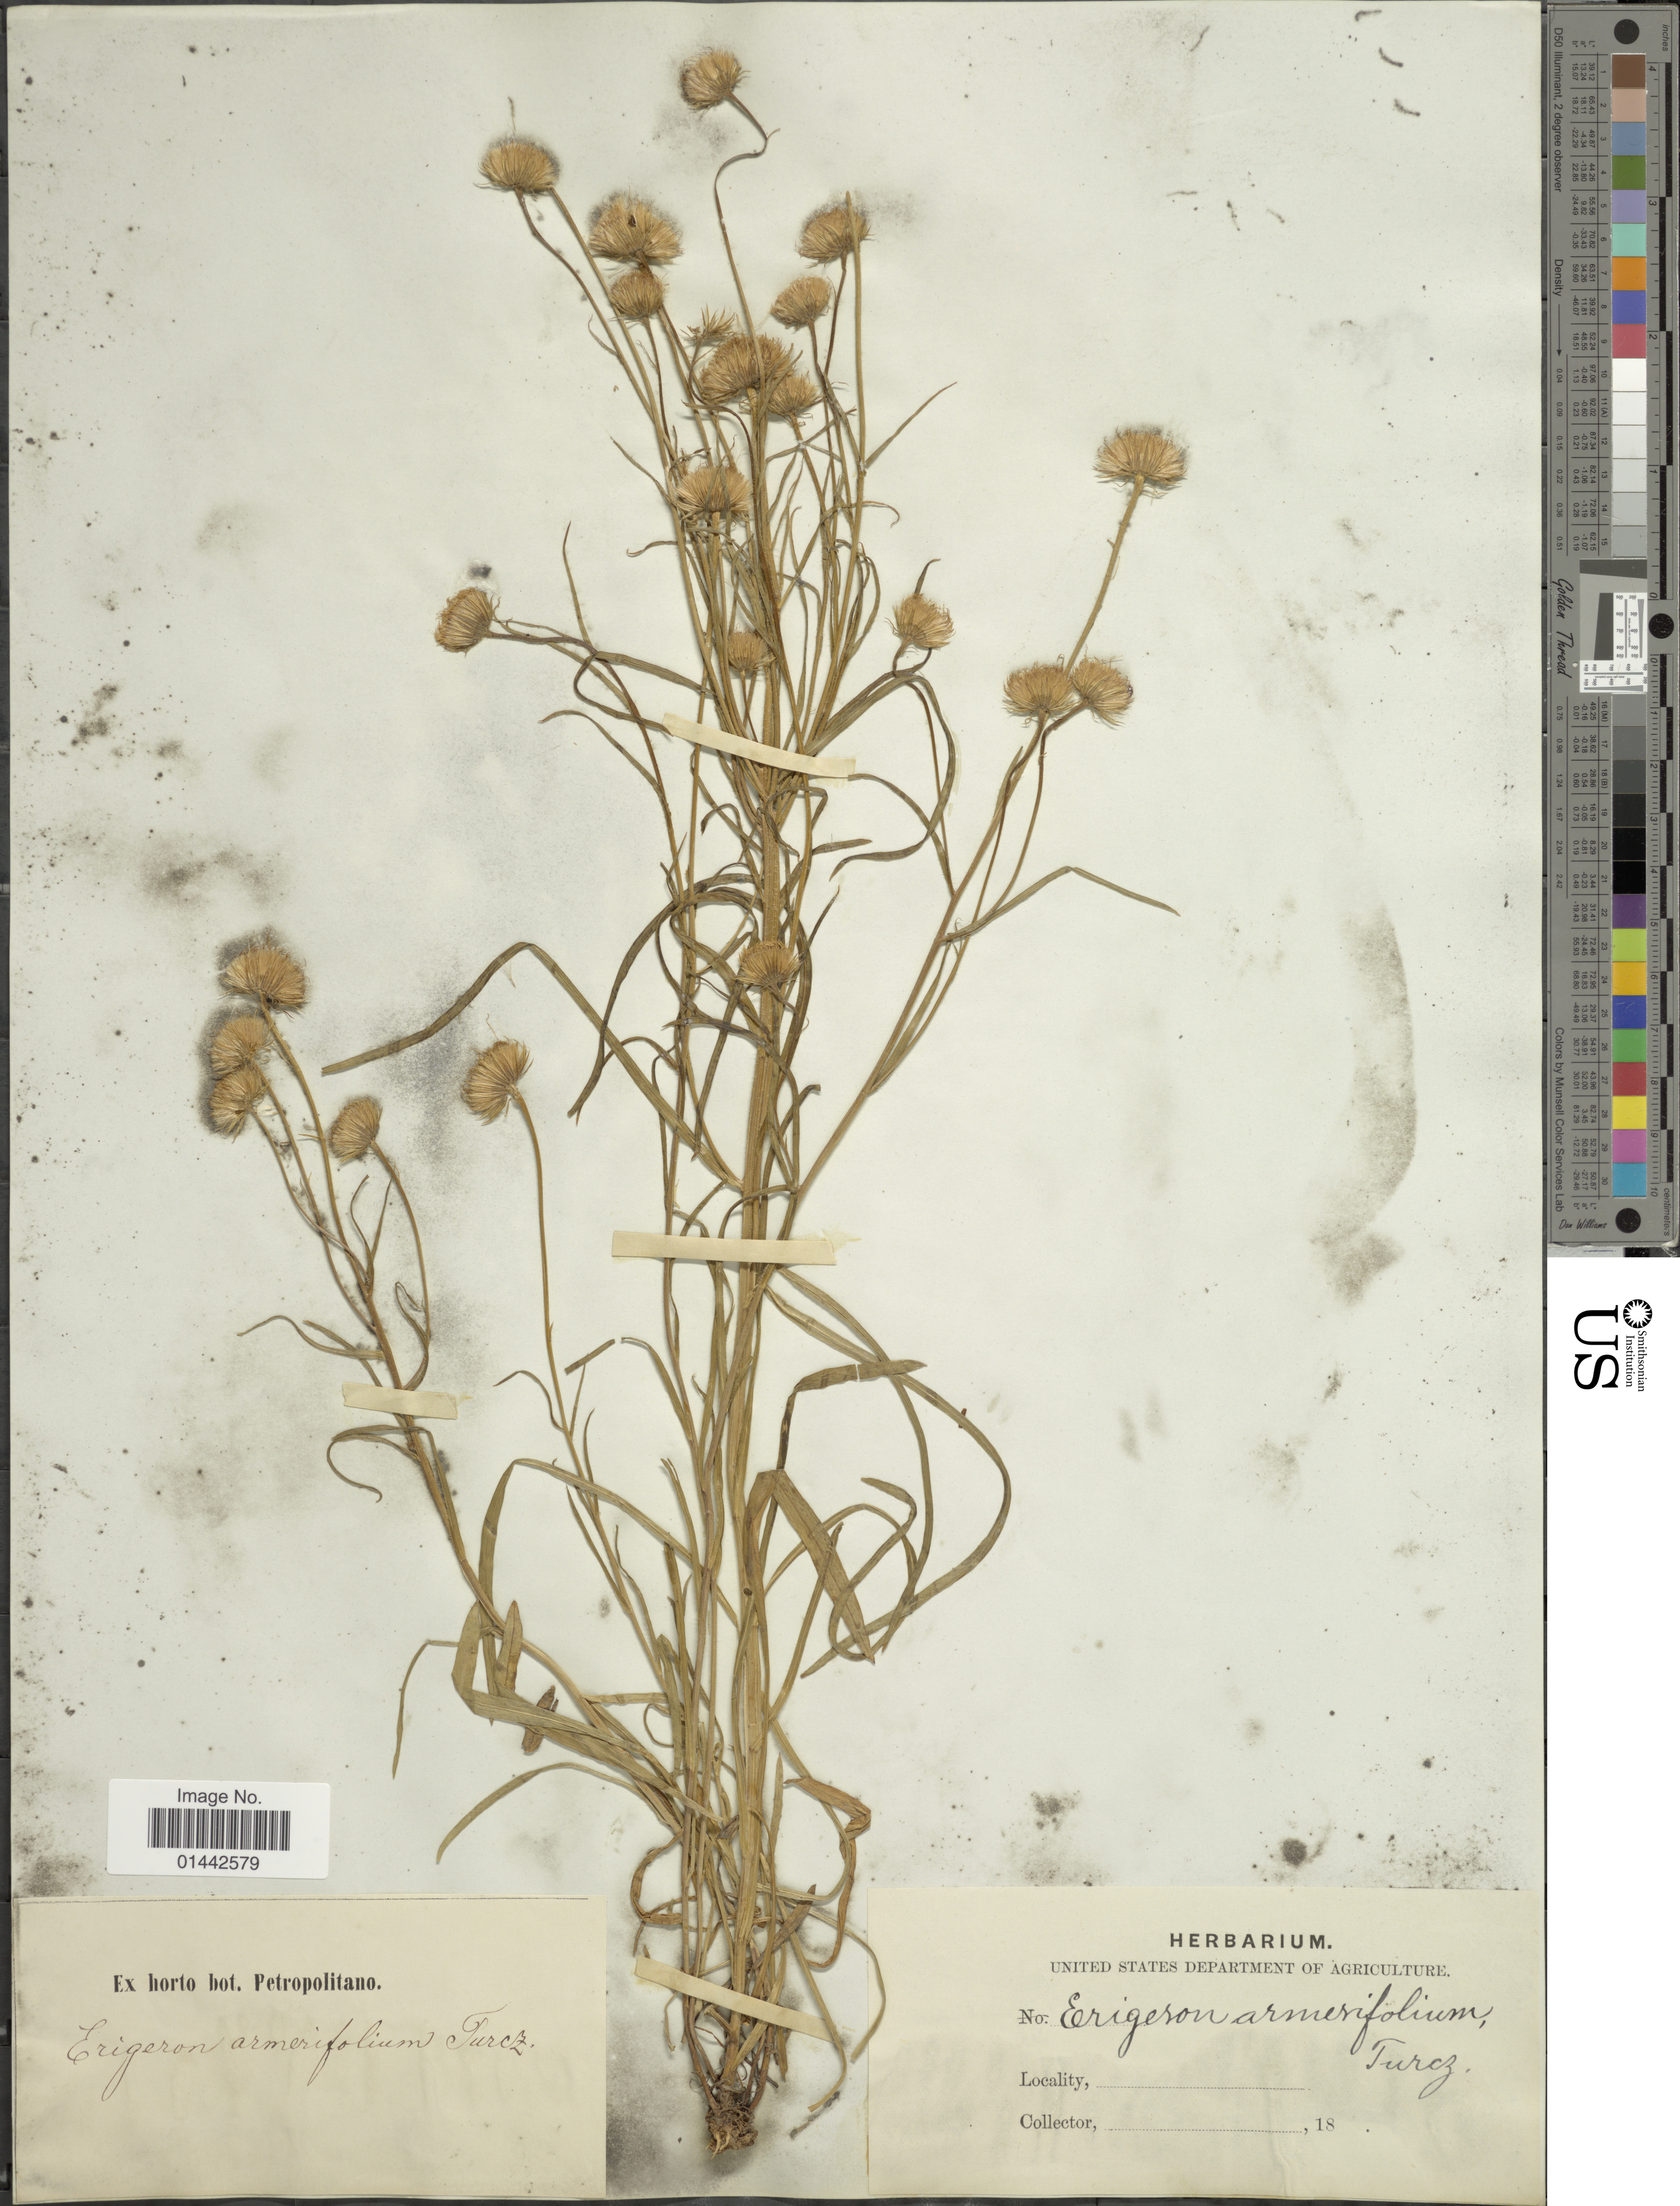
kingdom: Plantae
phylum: Tracheophyta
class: Magnoliopsida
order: Asterales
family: Asteraceae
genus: Erigeron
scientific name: Erigeron armerifolius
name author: Turcz. ex DC.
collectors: ex Herb. Horti Bot. Petropolitani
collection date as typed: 18